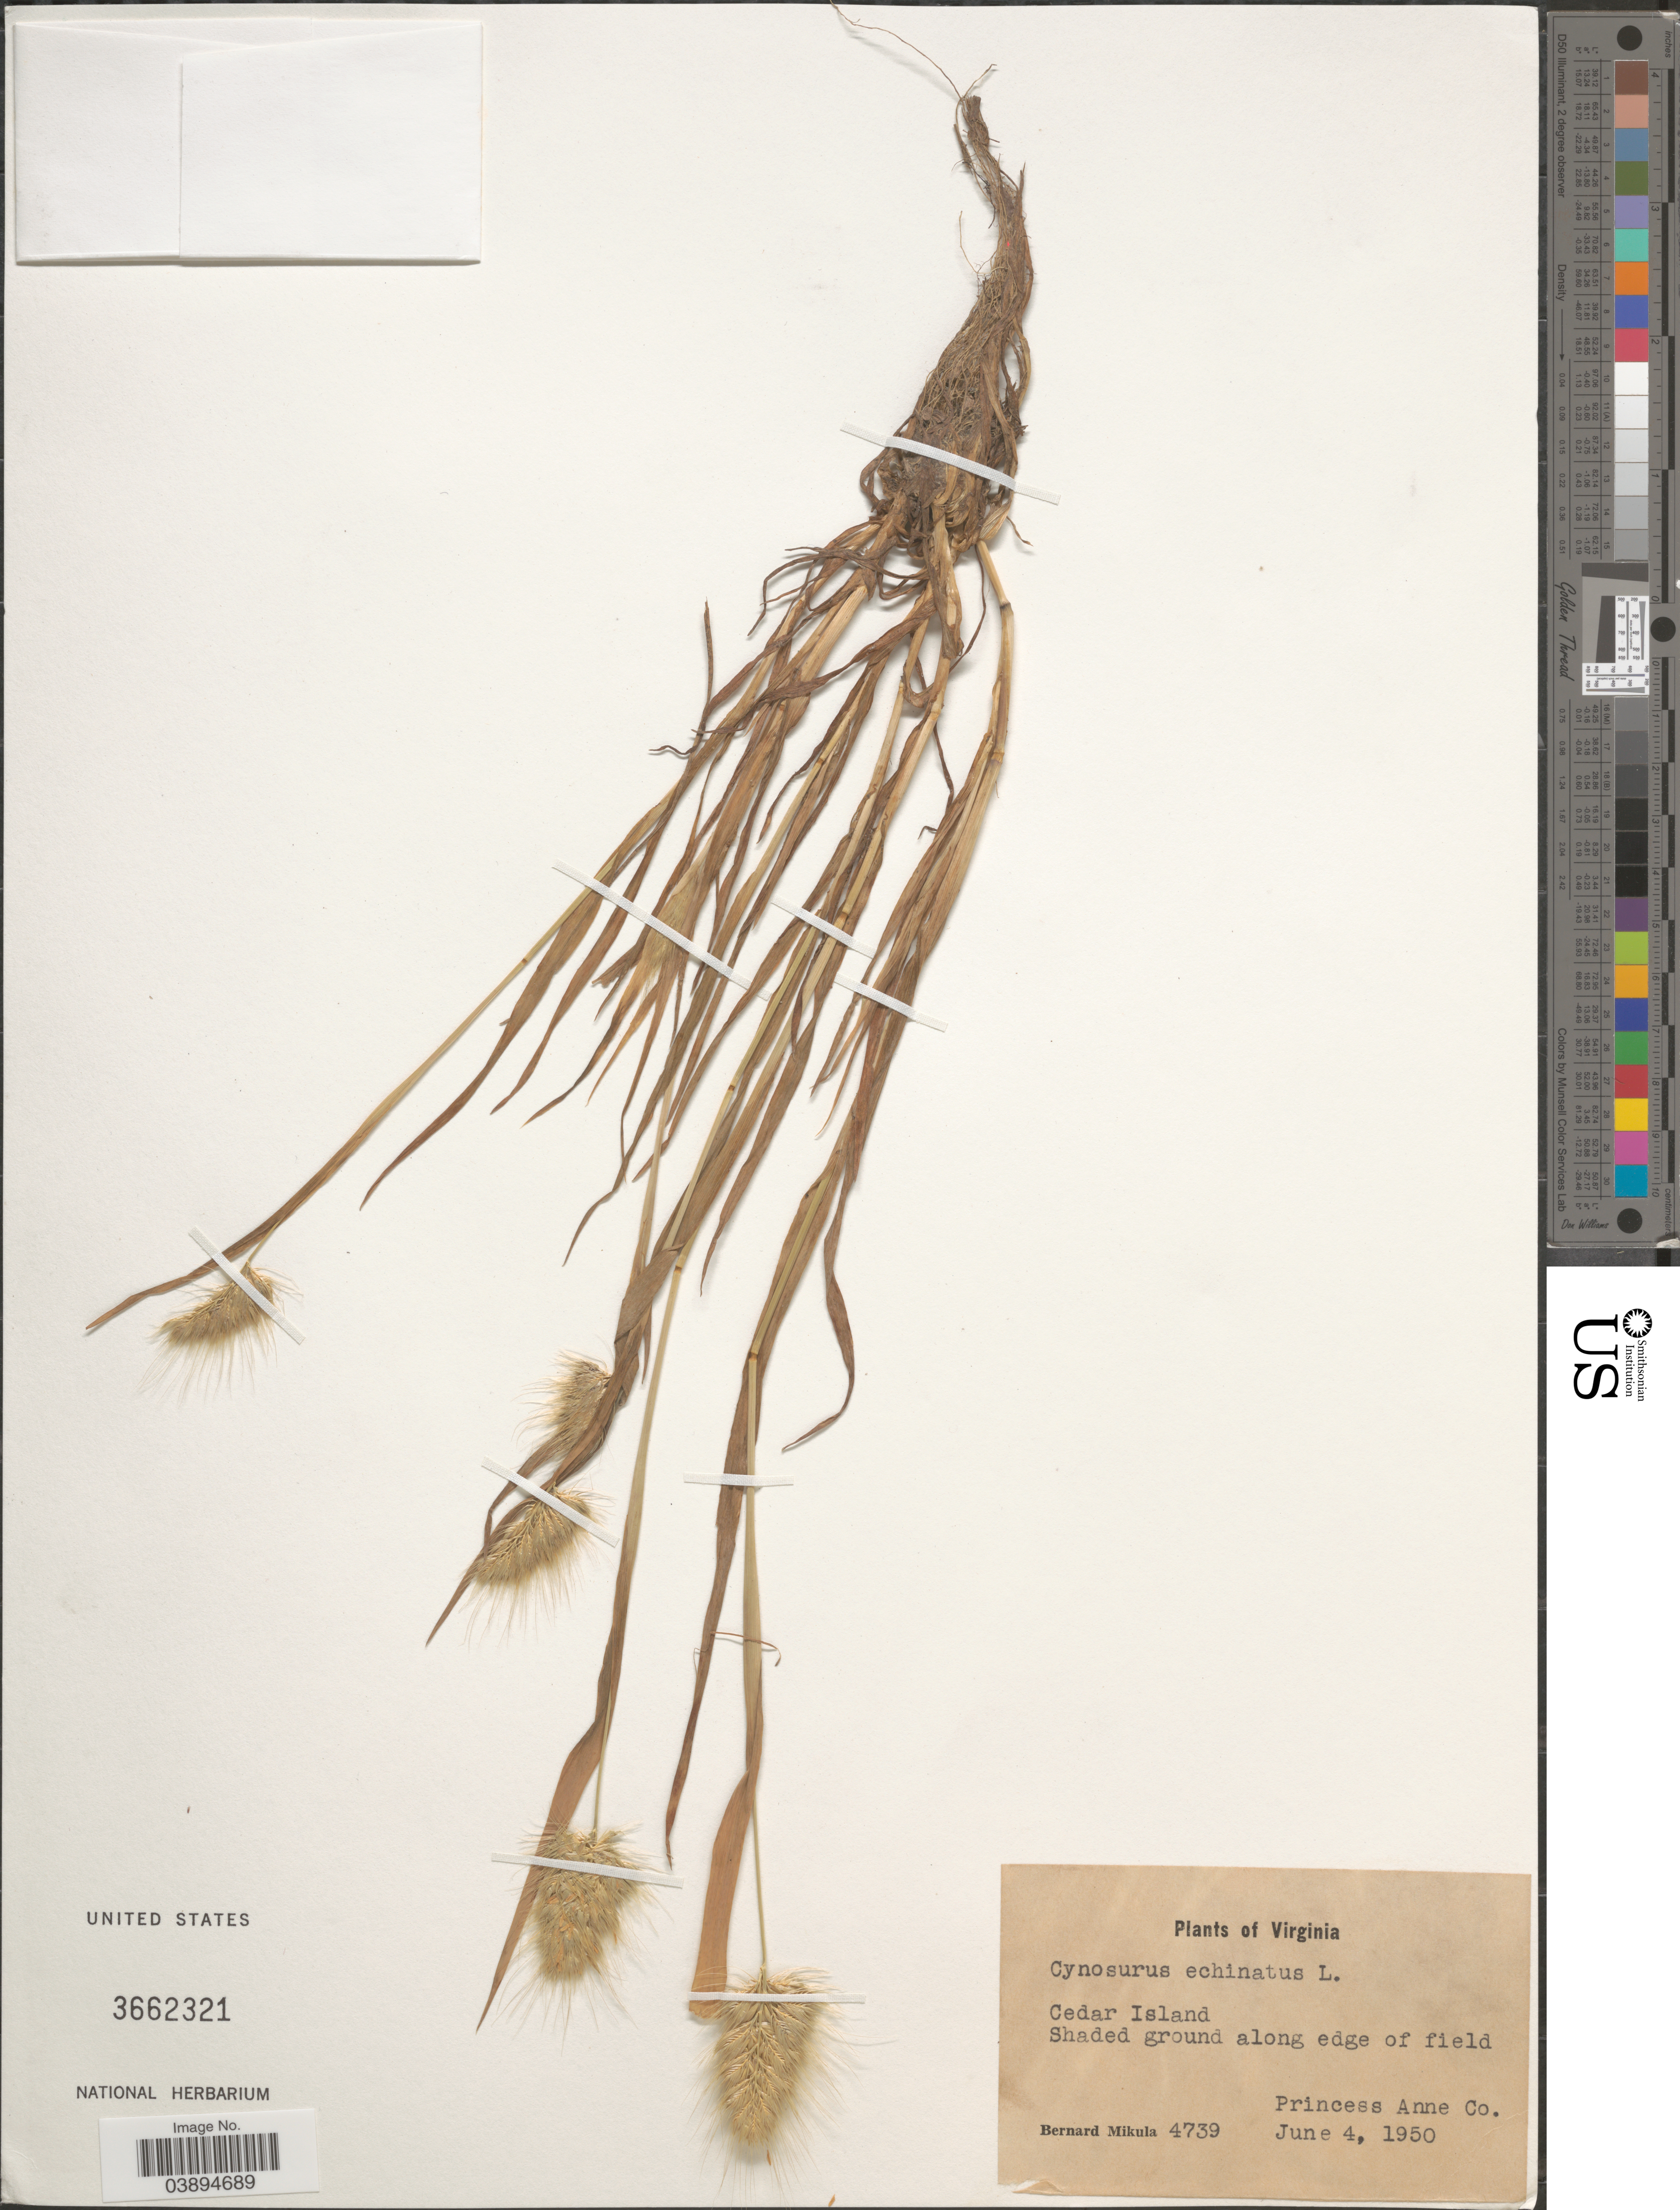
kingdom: Plantae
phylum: Tracheophyta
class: Liliopsida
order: Poales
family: Poaceae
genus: Cynosurus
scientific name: Cynosurus echinatus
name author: L.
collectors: B. Mikula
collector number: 4739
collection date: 1950-06-04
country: United States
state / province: Virginia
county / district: City of Virginia Beach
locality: Cedar Island. Shaded ground along edge of field. . (Princess Anne Co.= historic county name)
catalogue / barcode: US 3662321